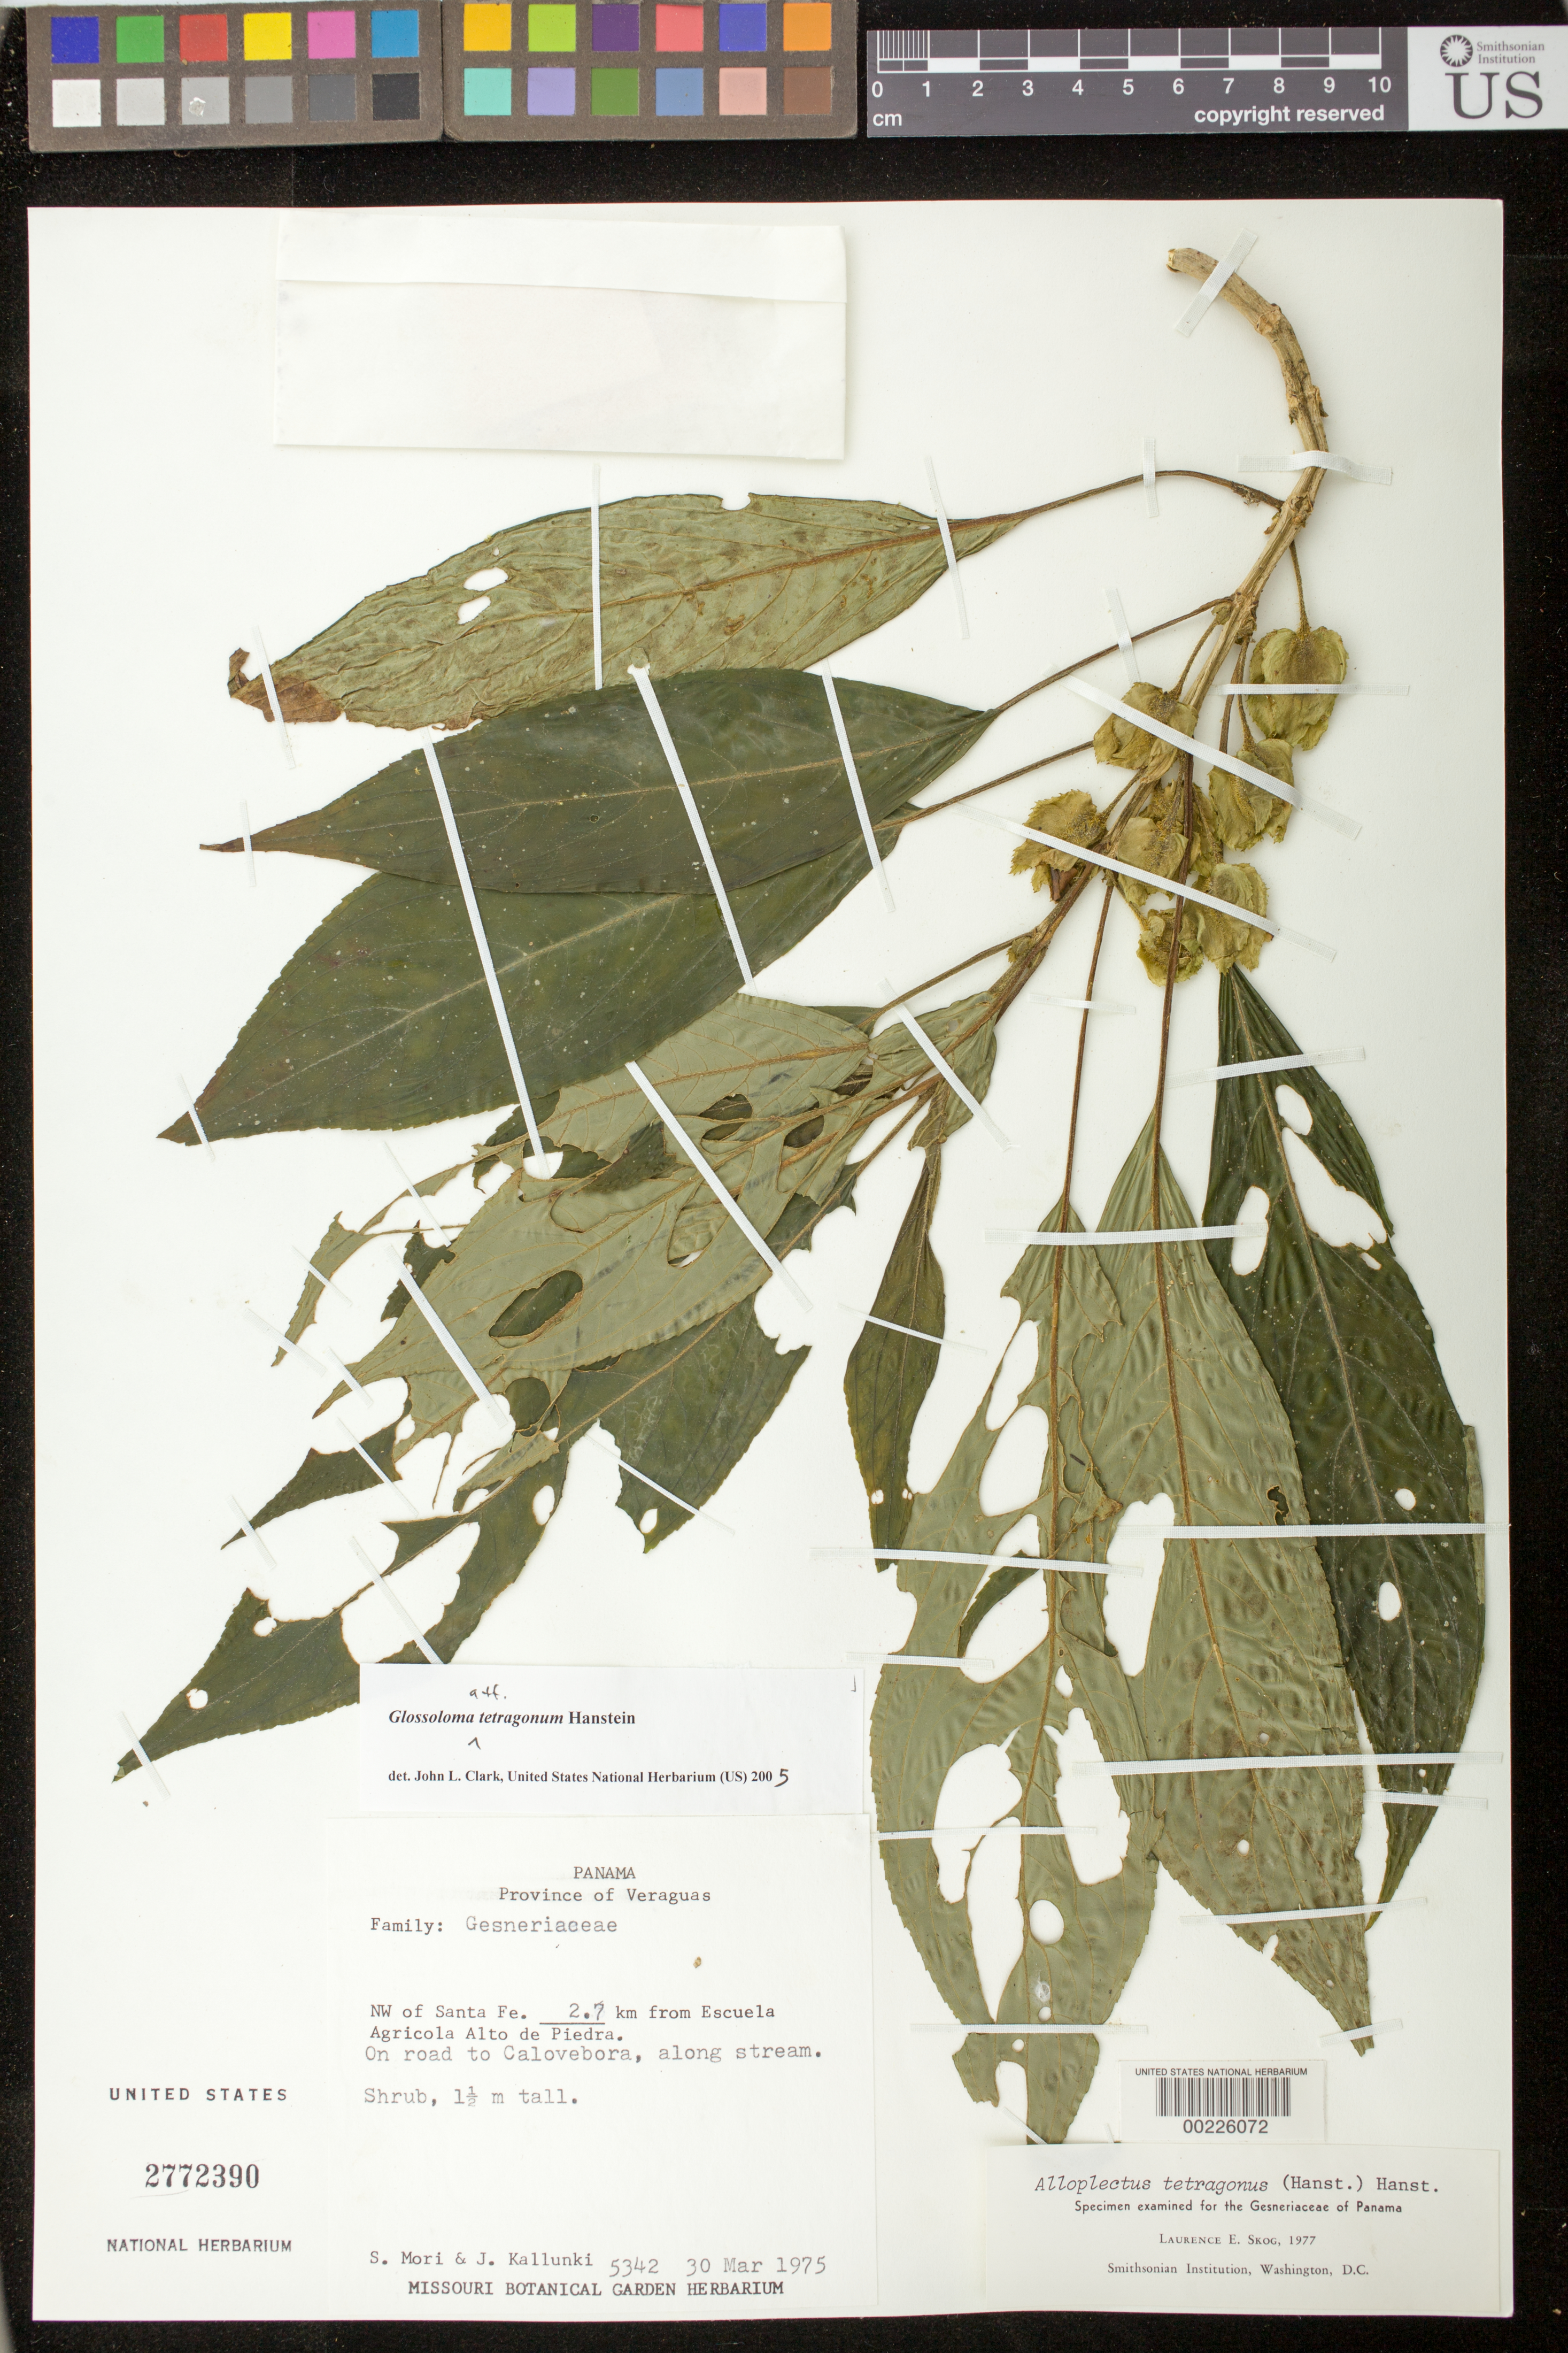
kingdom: Plantae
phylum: Tracheophyta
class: Magnoliopsida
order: Lamiales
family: Gesneriaceae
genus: Glossoloma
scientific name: Glossoloma tetragonum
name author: Hanst.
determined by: Clark, J. L., (SEL), The Marie Selby Botanical Garden (UNITED STATES)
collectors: S. Mori & J. Kallunki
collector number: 5342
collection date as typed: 30 Mar 1975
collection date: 1975-03-30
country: Panama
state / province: Veraguas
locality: NW of Santa Fe, 2.7 km from Escuela Agricola Alto de Piedra, on road to Calovebora,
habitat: Along stream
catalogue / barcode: US 2772390